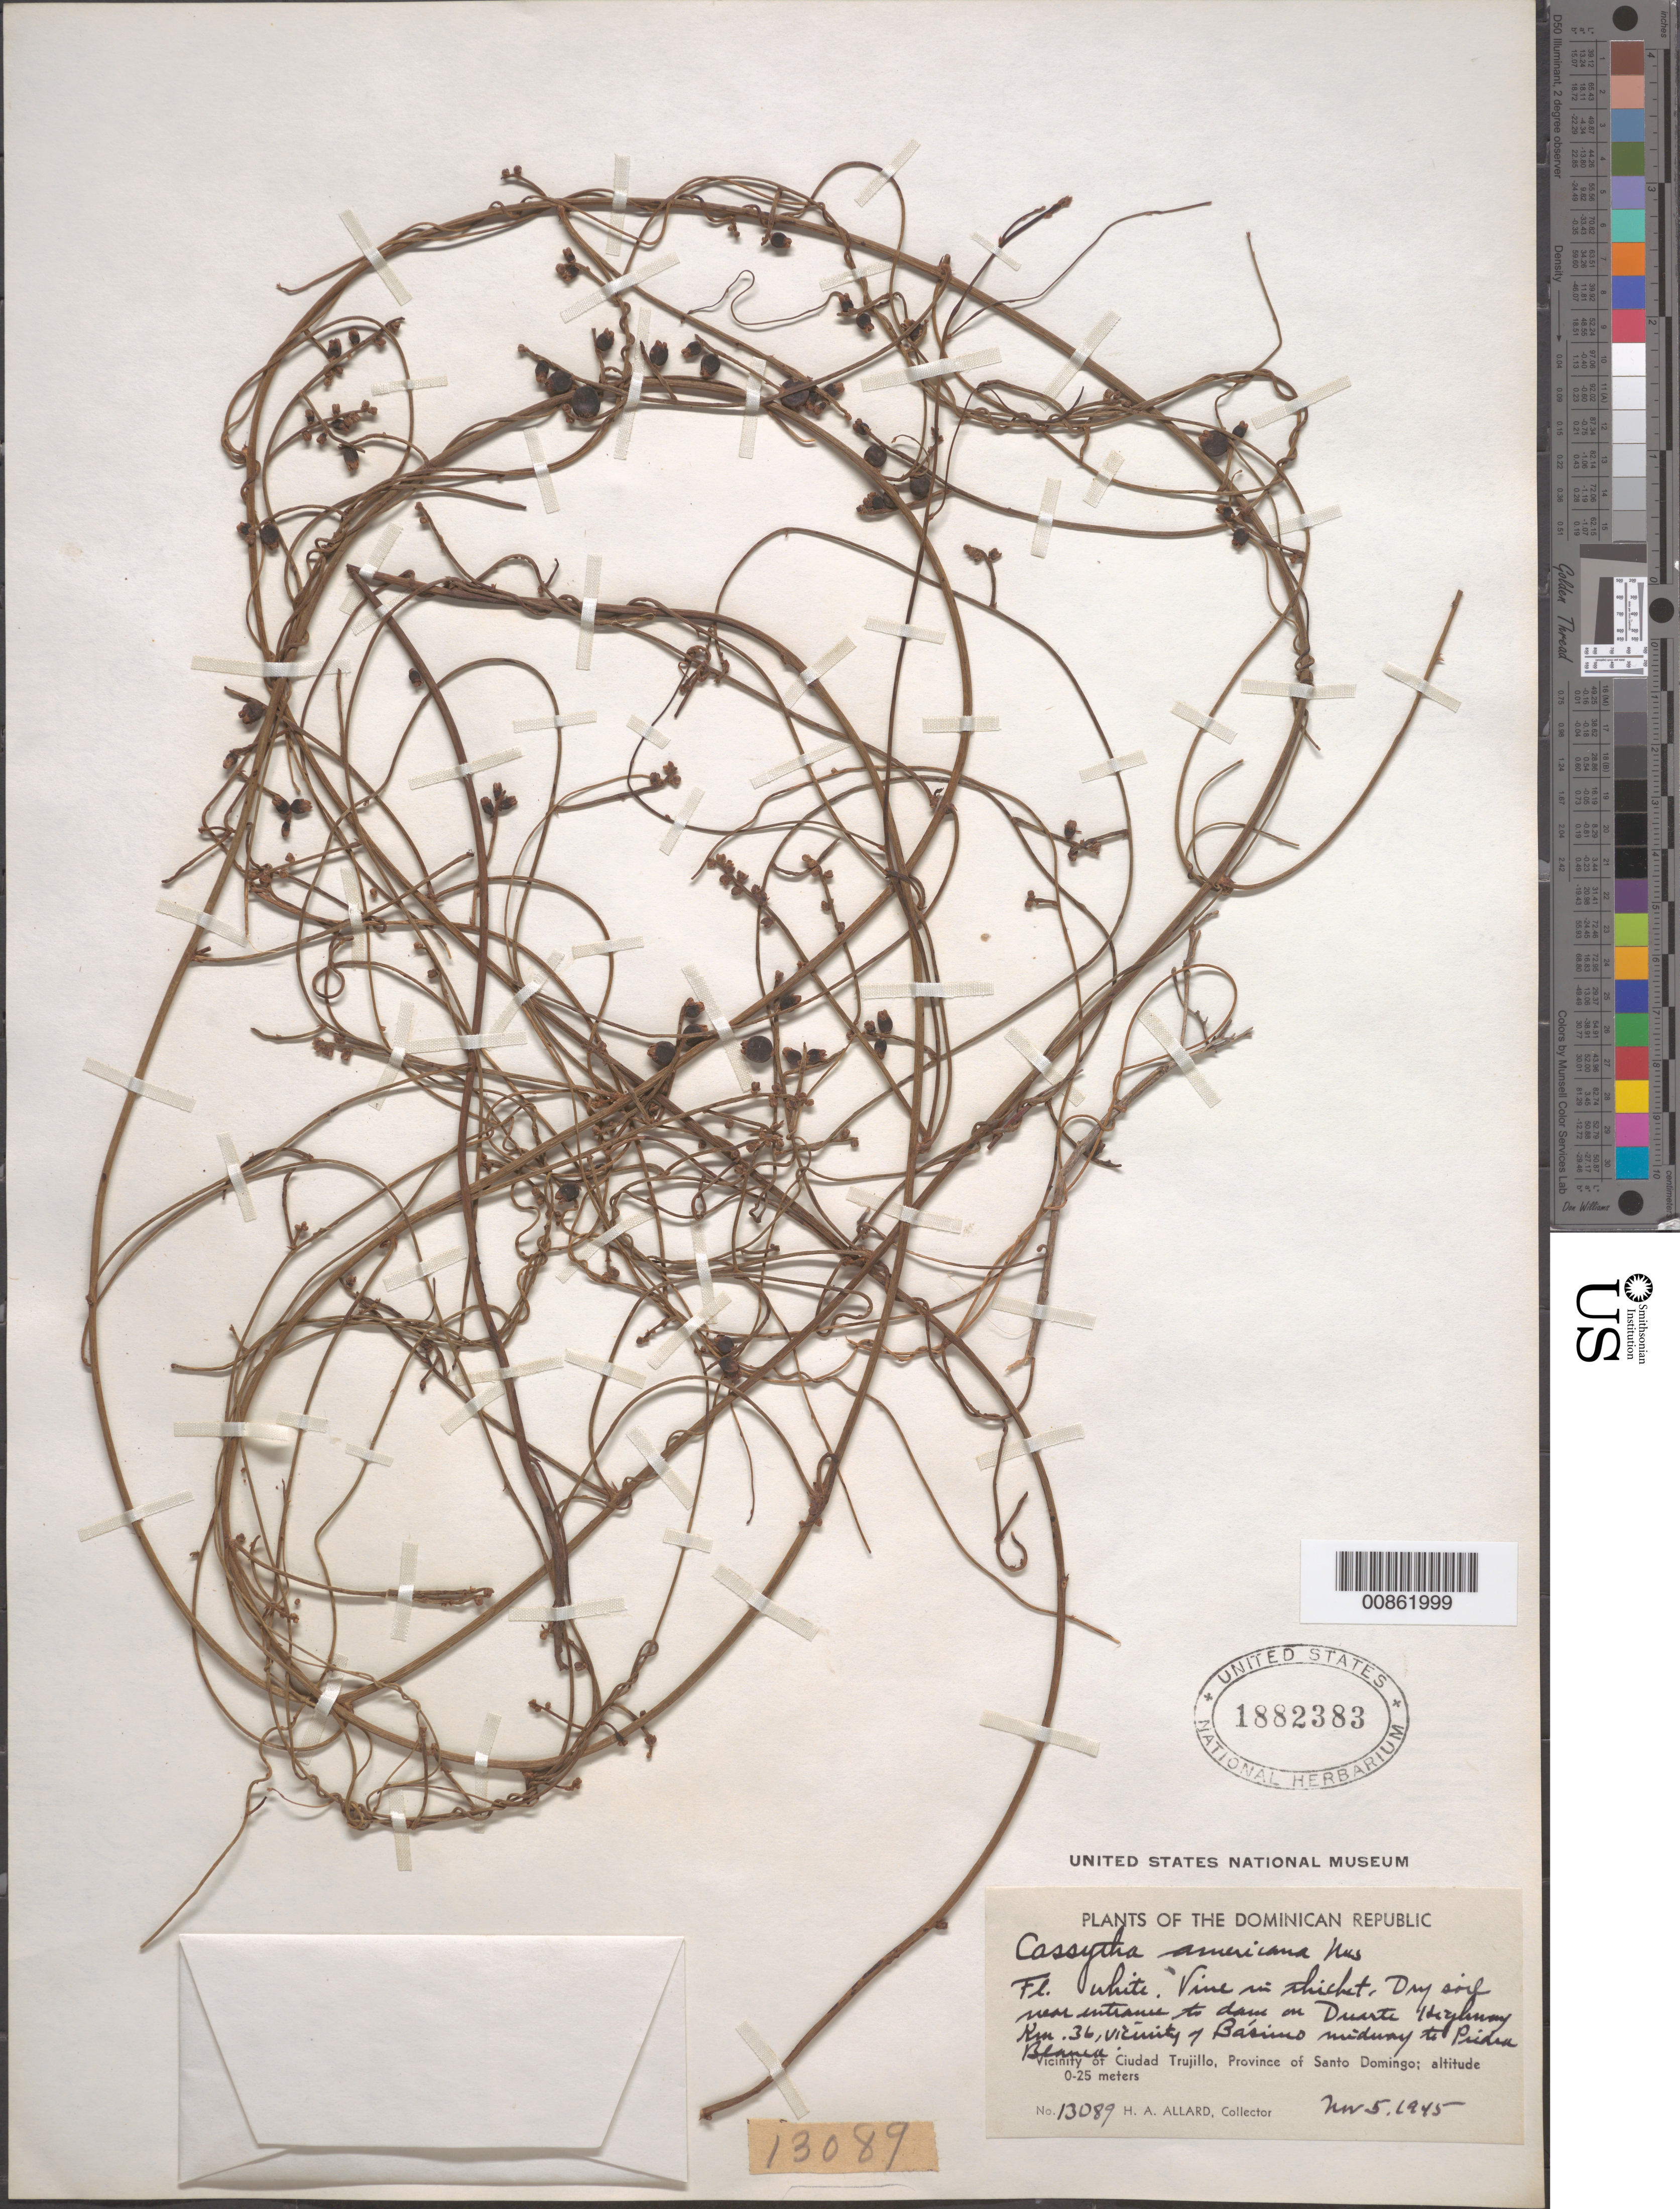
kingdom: Plantae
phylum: Tracheophyta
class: Magnoliopsida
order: Laurales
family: Lauraceae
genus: Cassytha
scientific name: Cassytha filiformis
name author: L.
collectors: H. A. Allard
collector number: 13089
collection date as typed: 05 Nov 1945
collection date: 1945-11-05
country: Dominican Republic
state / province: Distrito Nacional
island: Hispaniola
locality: Vicinity of Ciudad Trujillo, Province of Santo Domingo (obsolete). Near entrance to Dam on Duarte Highway km 36, vicinity of Básimo midway to Piedra blanca.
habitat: In thicket, dry soil.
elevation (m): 0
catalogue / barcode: US 1882383